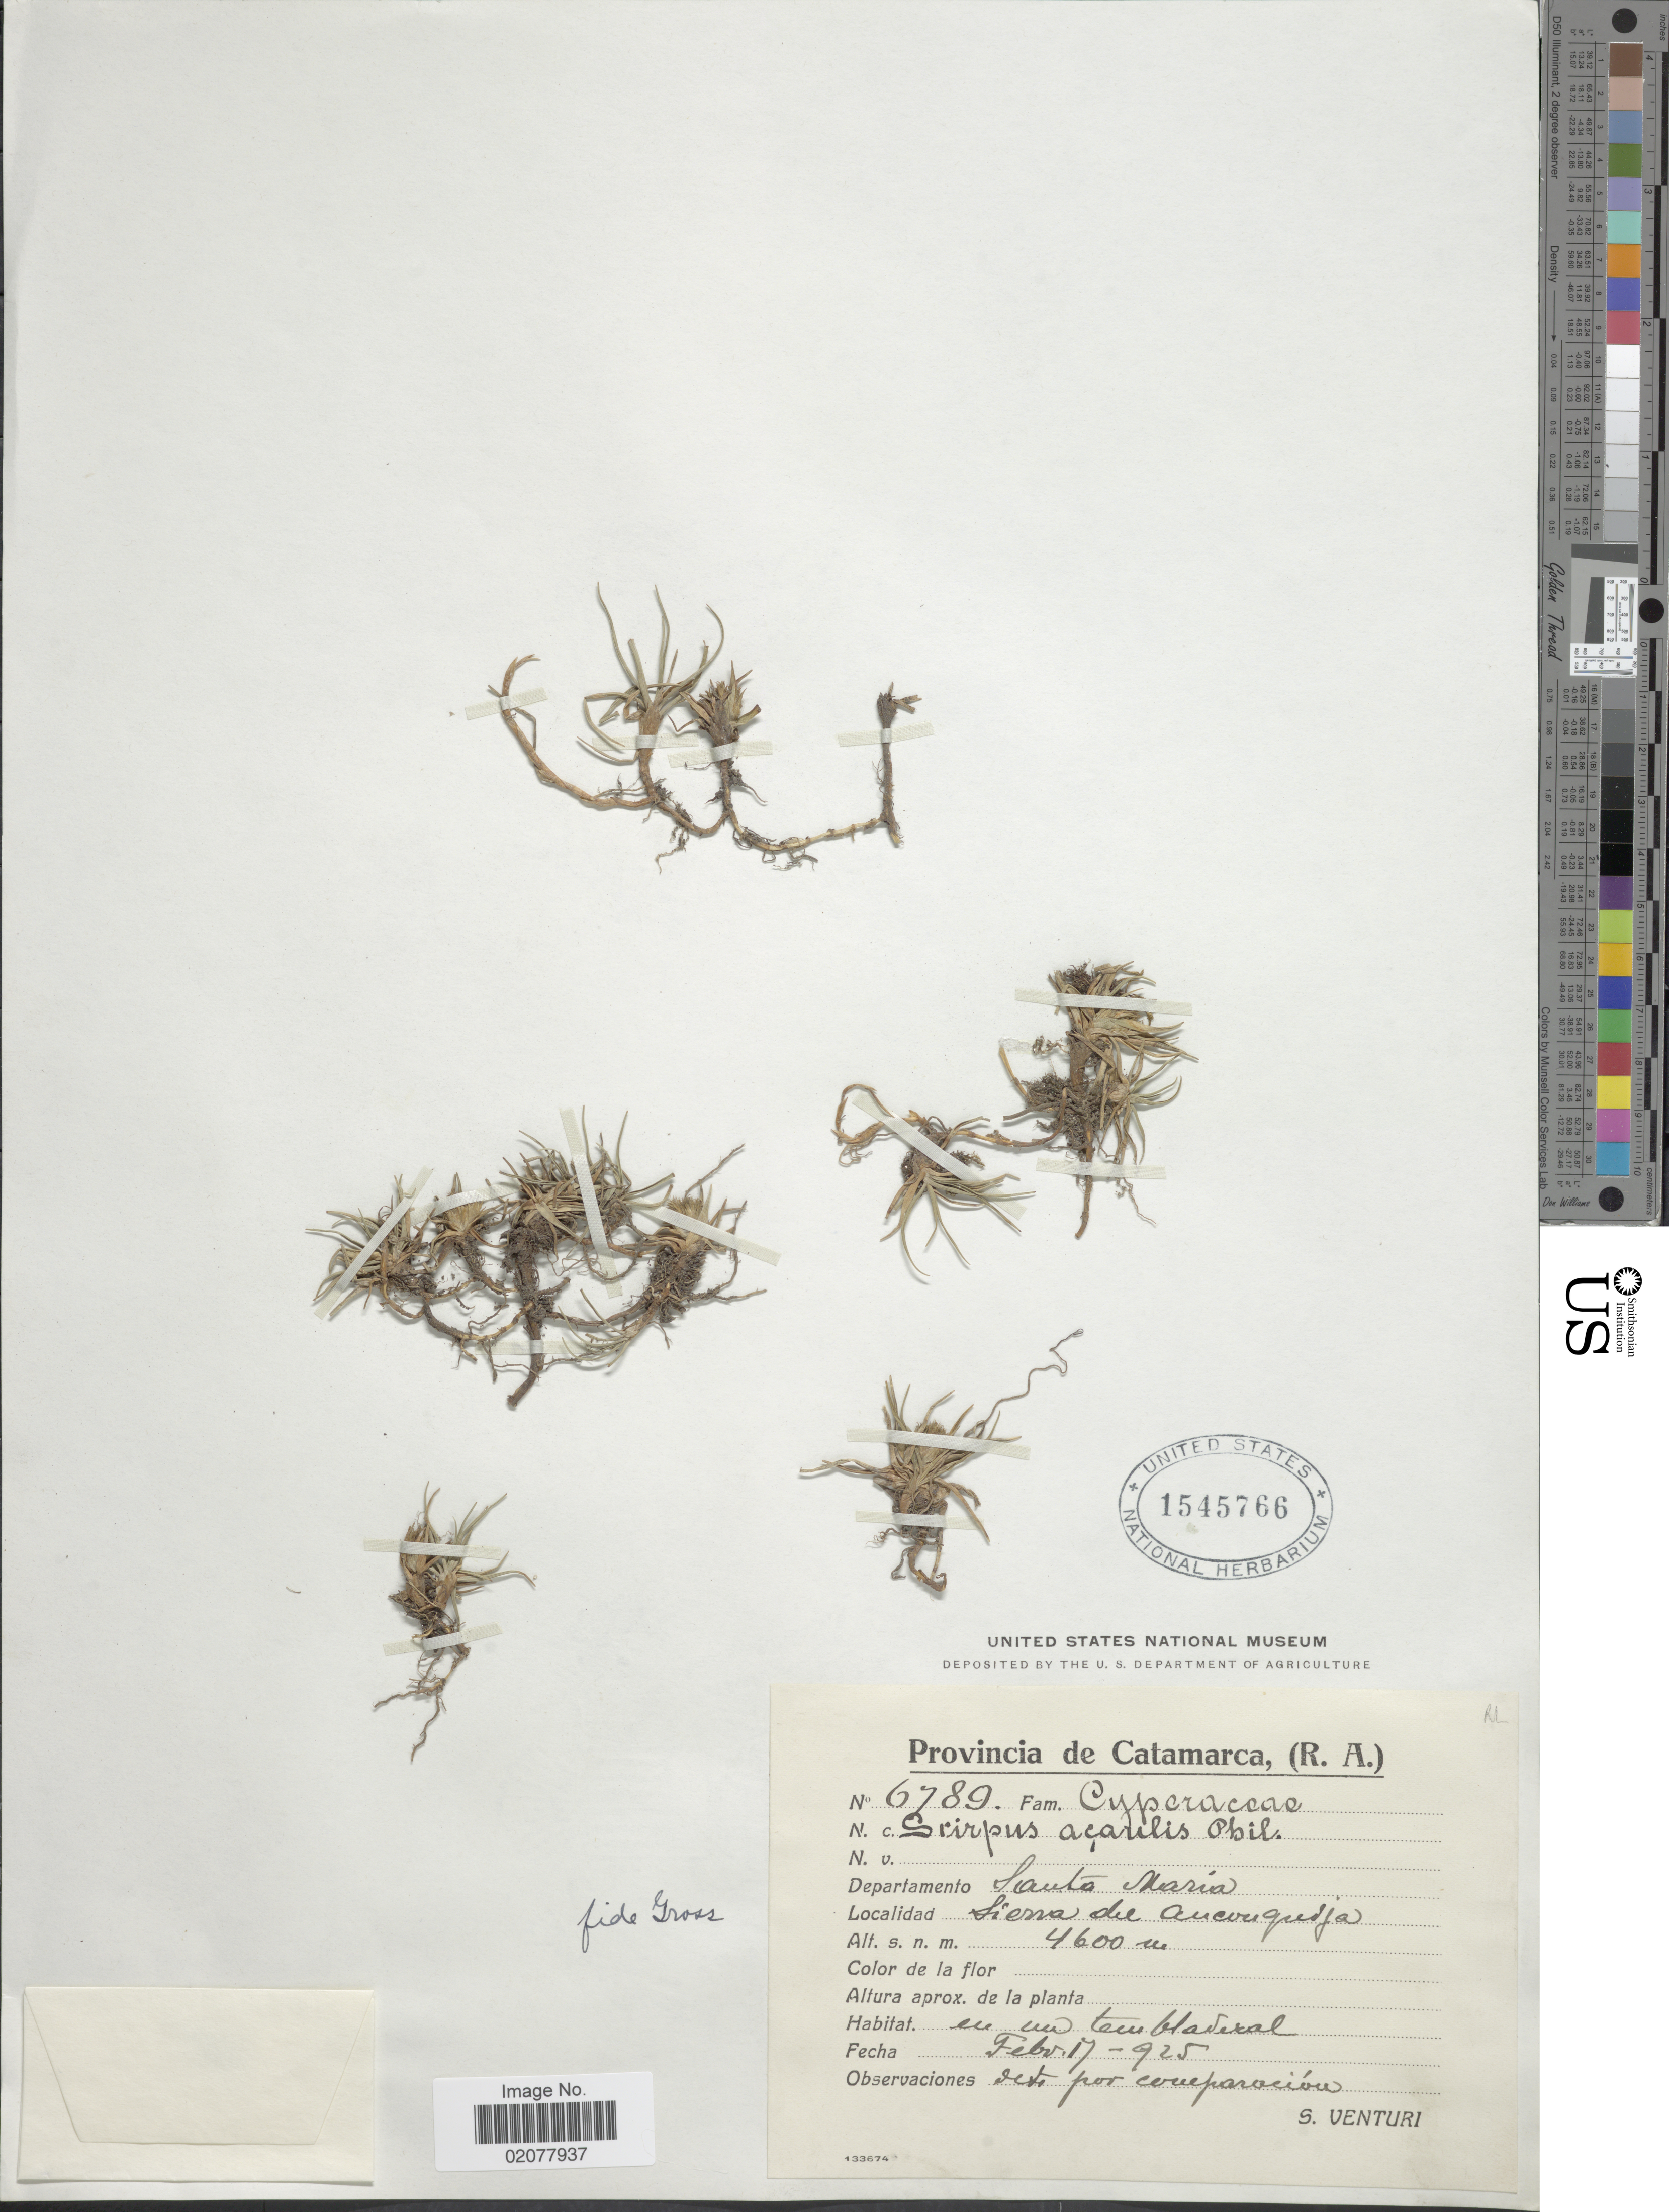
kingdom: Plantae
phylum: Tracheophyta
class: Liliopsida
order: Poales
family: Cyperaceae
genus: Phylloscirpus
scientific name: Phylloscirpus acaulis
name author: (Phil.) Goetgh. & D.A. Simpson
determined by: Strong, Mark T., (BOT), Smithsonian Institution - National Museum of Natural History (UNITED STATES)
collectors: S. Venturi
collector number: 6789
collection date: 1925-02-17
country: Argentina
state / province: Catamarca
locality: Provincia de Catamarca, (R.A.). Departamento Santa Maria. Sierra del Aconquija.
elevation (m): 4600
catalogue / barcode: US 1545766